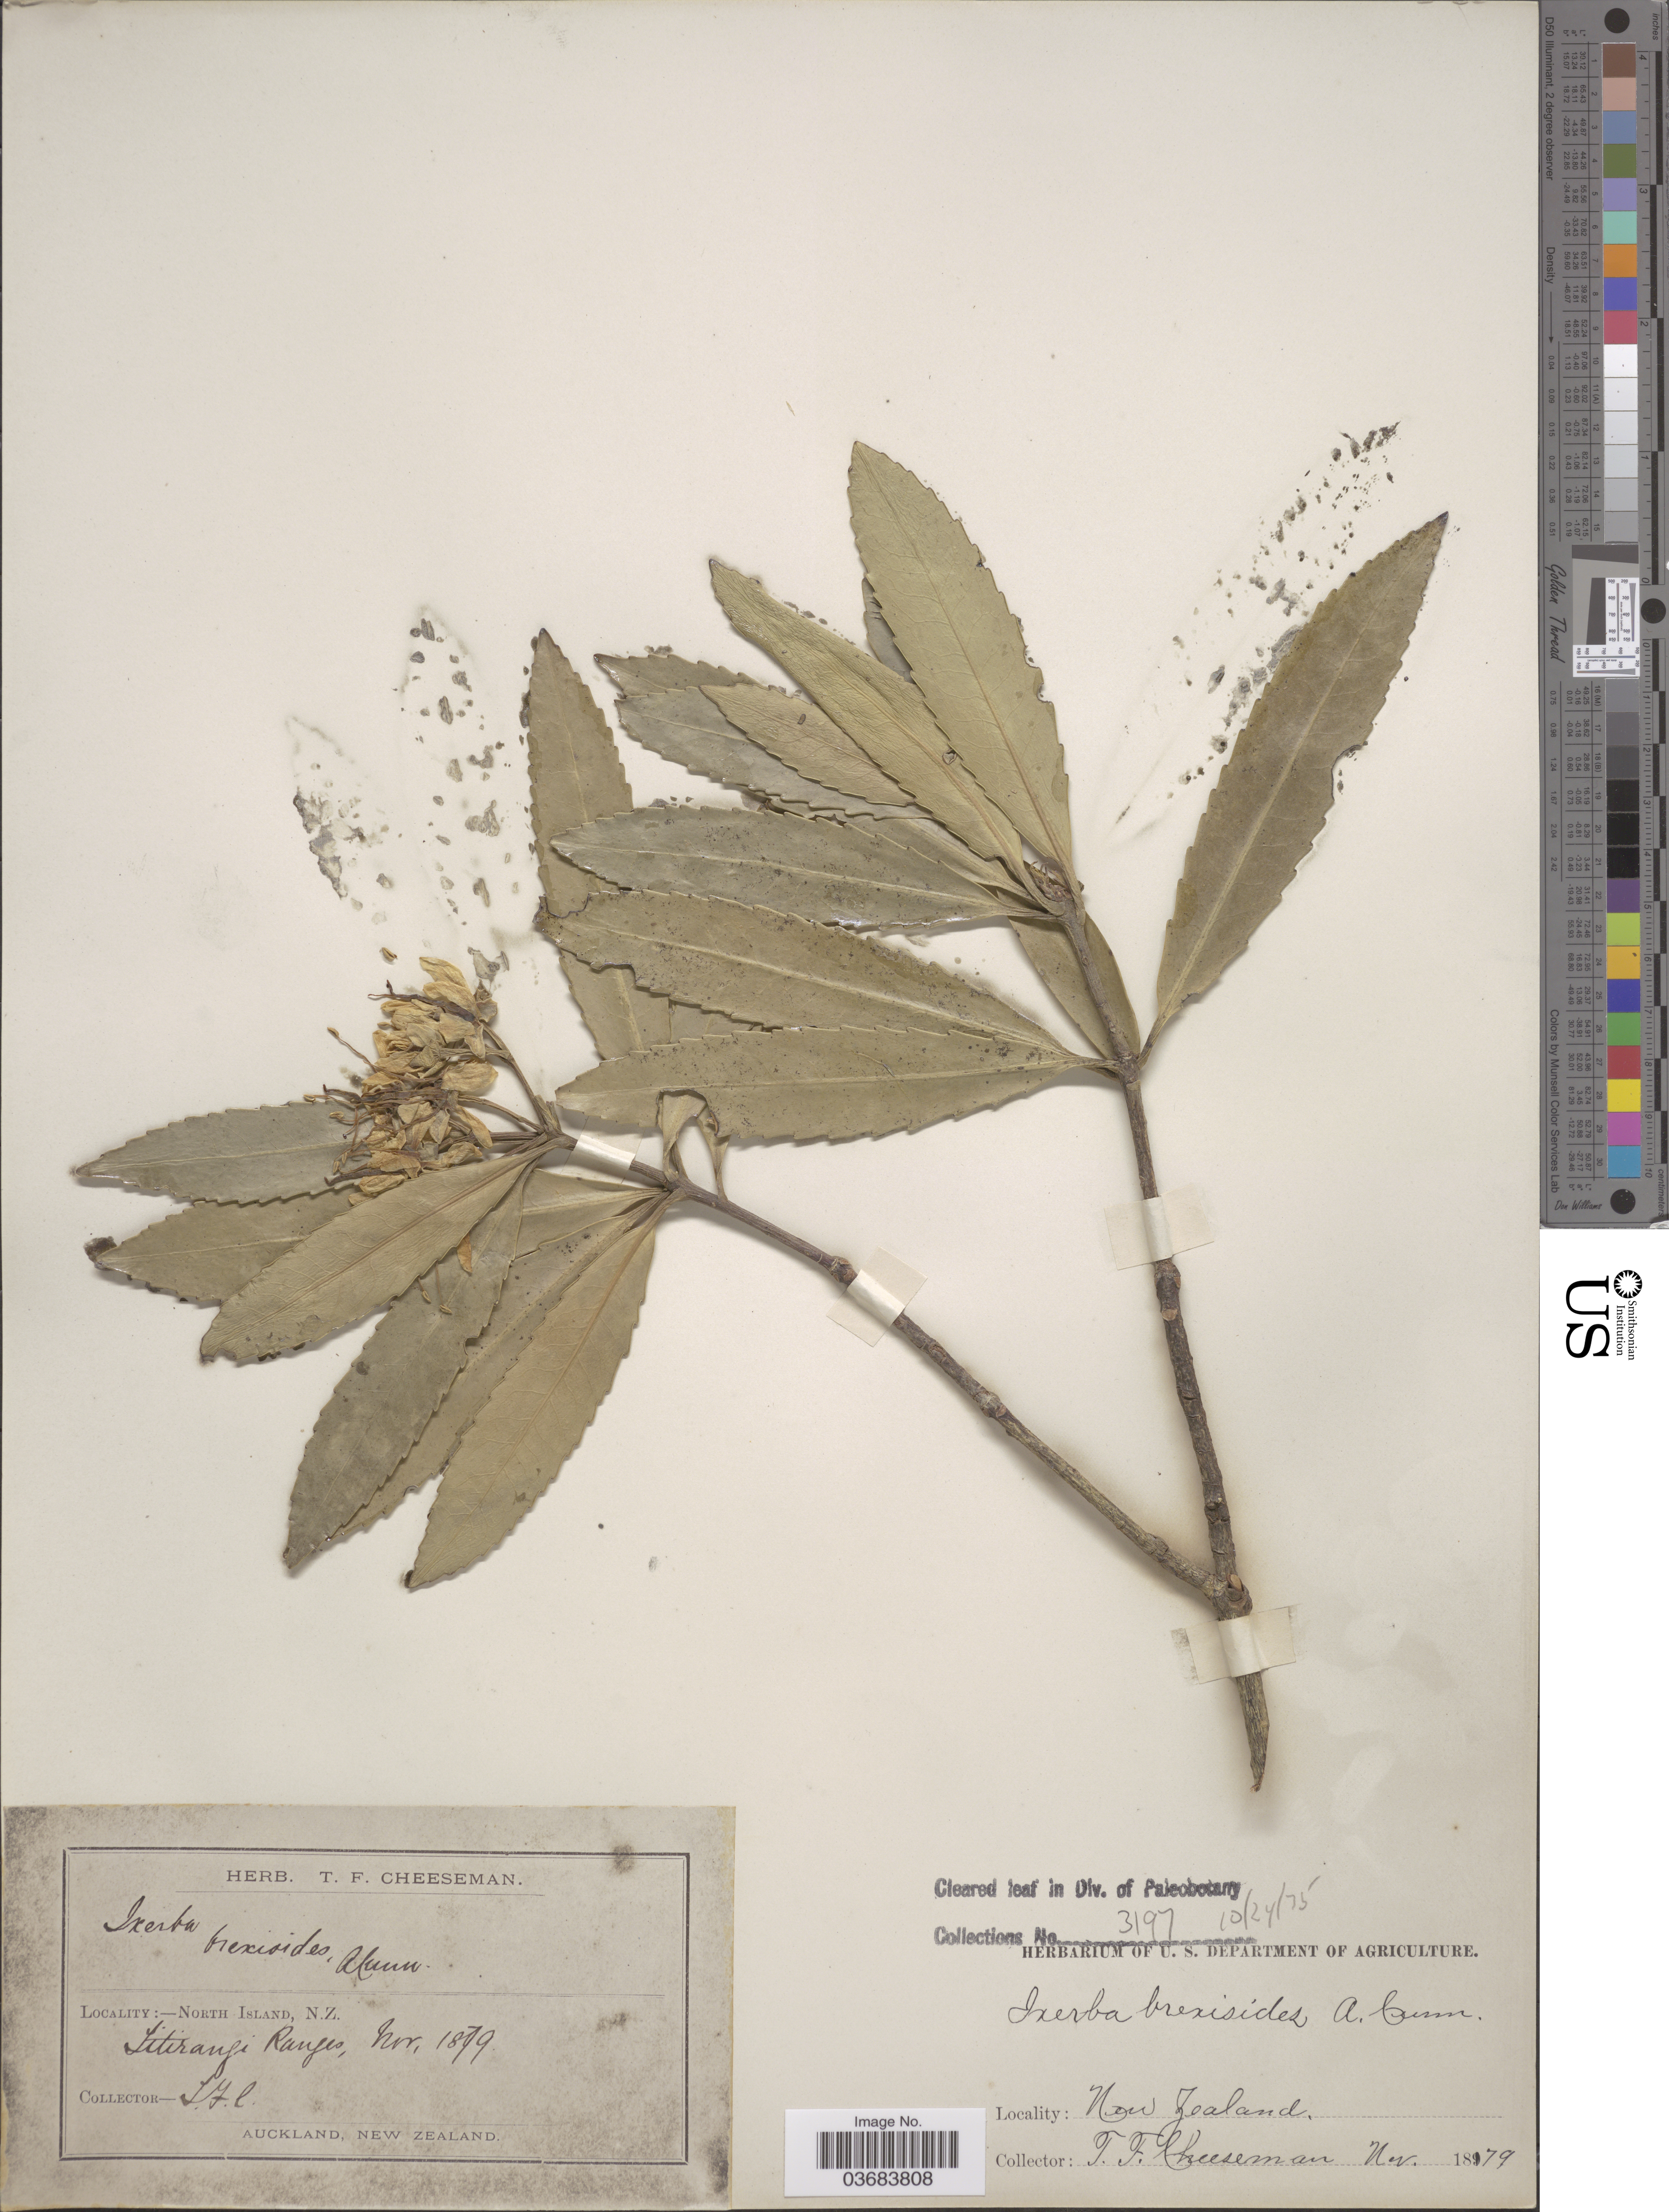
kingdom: Plantae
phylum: Tracheophyta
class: Magnoliopsida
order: Crossosomatales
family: Ixerbaceae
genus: Ixerba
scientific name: Ixerba brexioides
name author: A. Cunn.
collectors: T. F. Cheeseman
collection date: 1879-11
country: New Zealand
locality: North Island. Iitirangi Ranges.